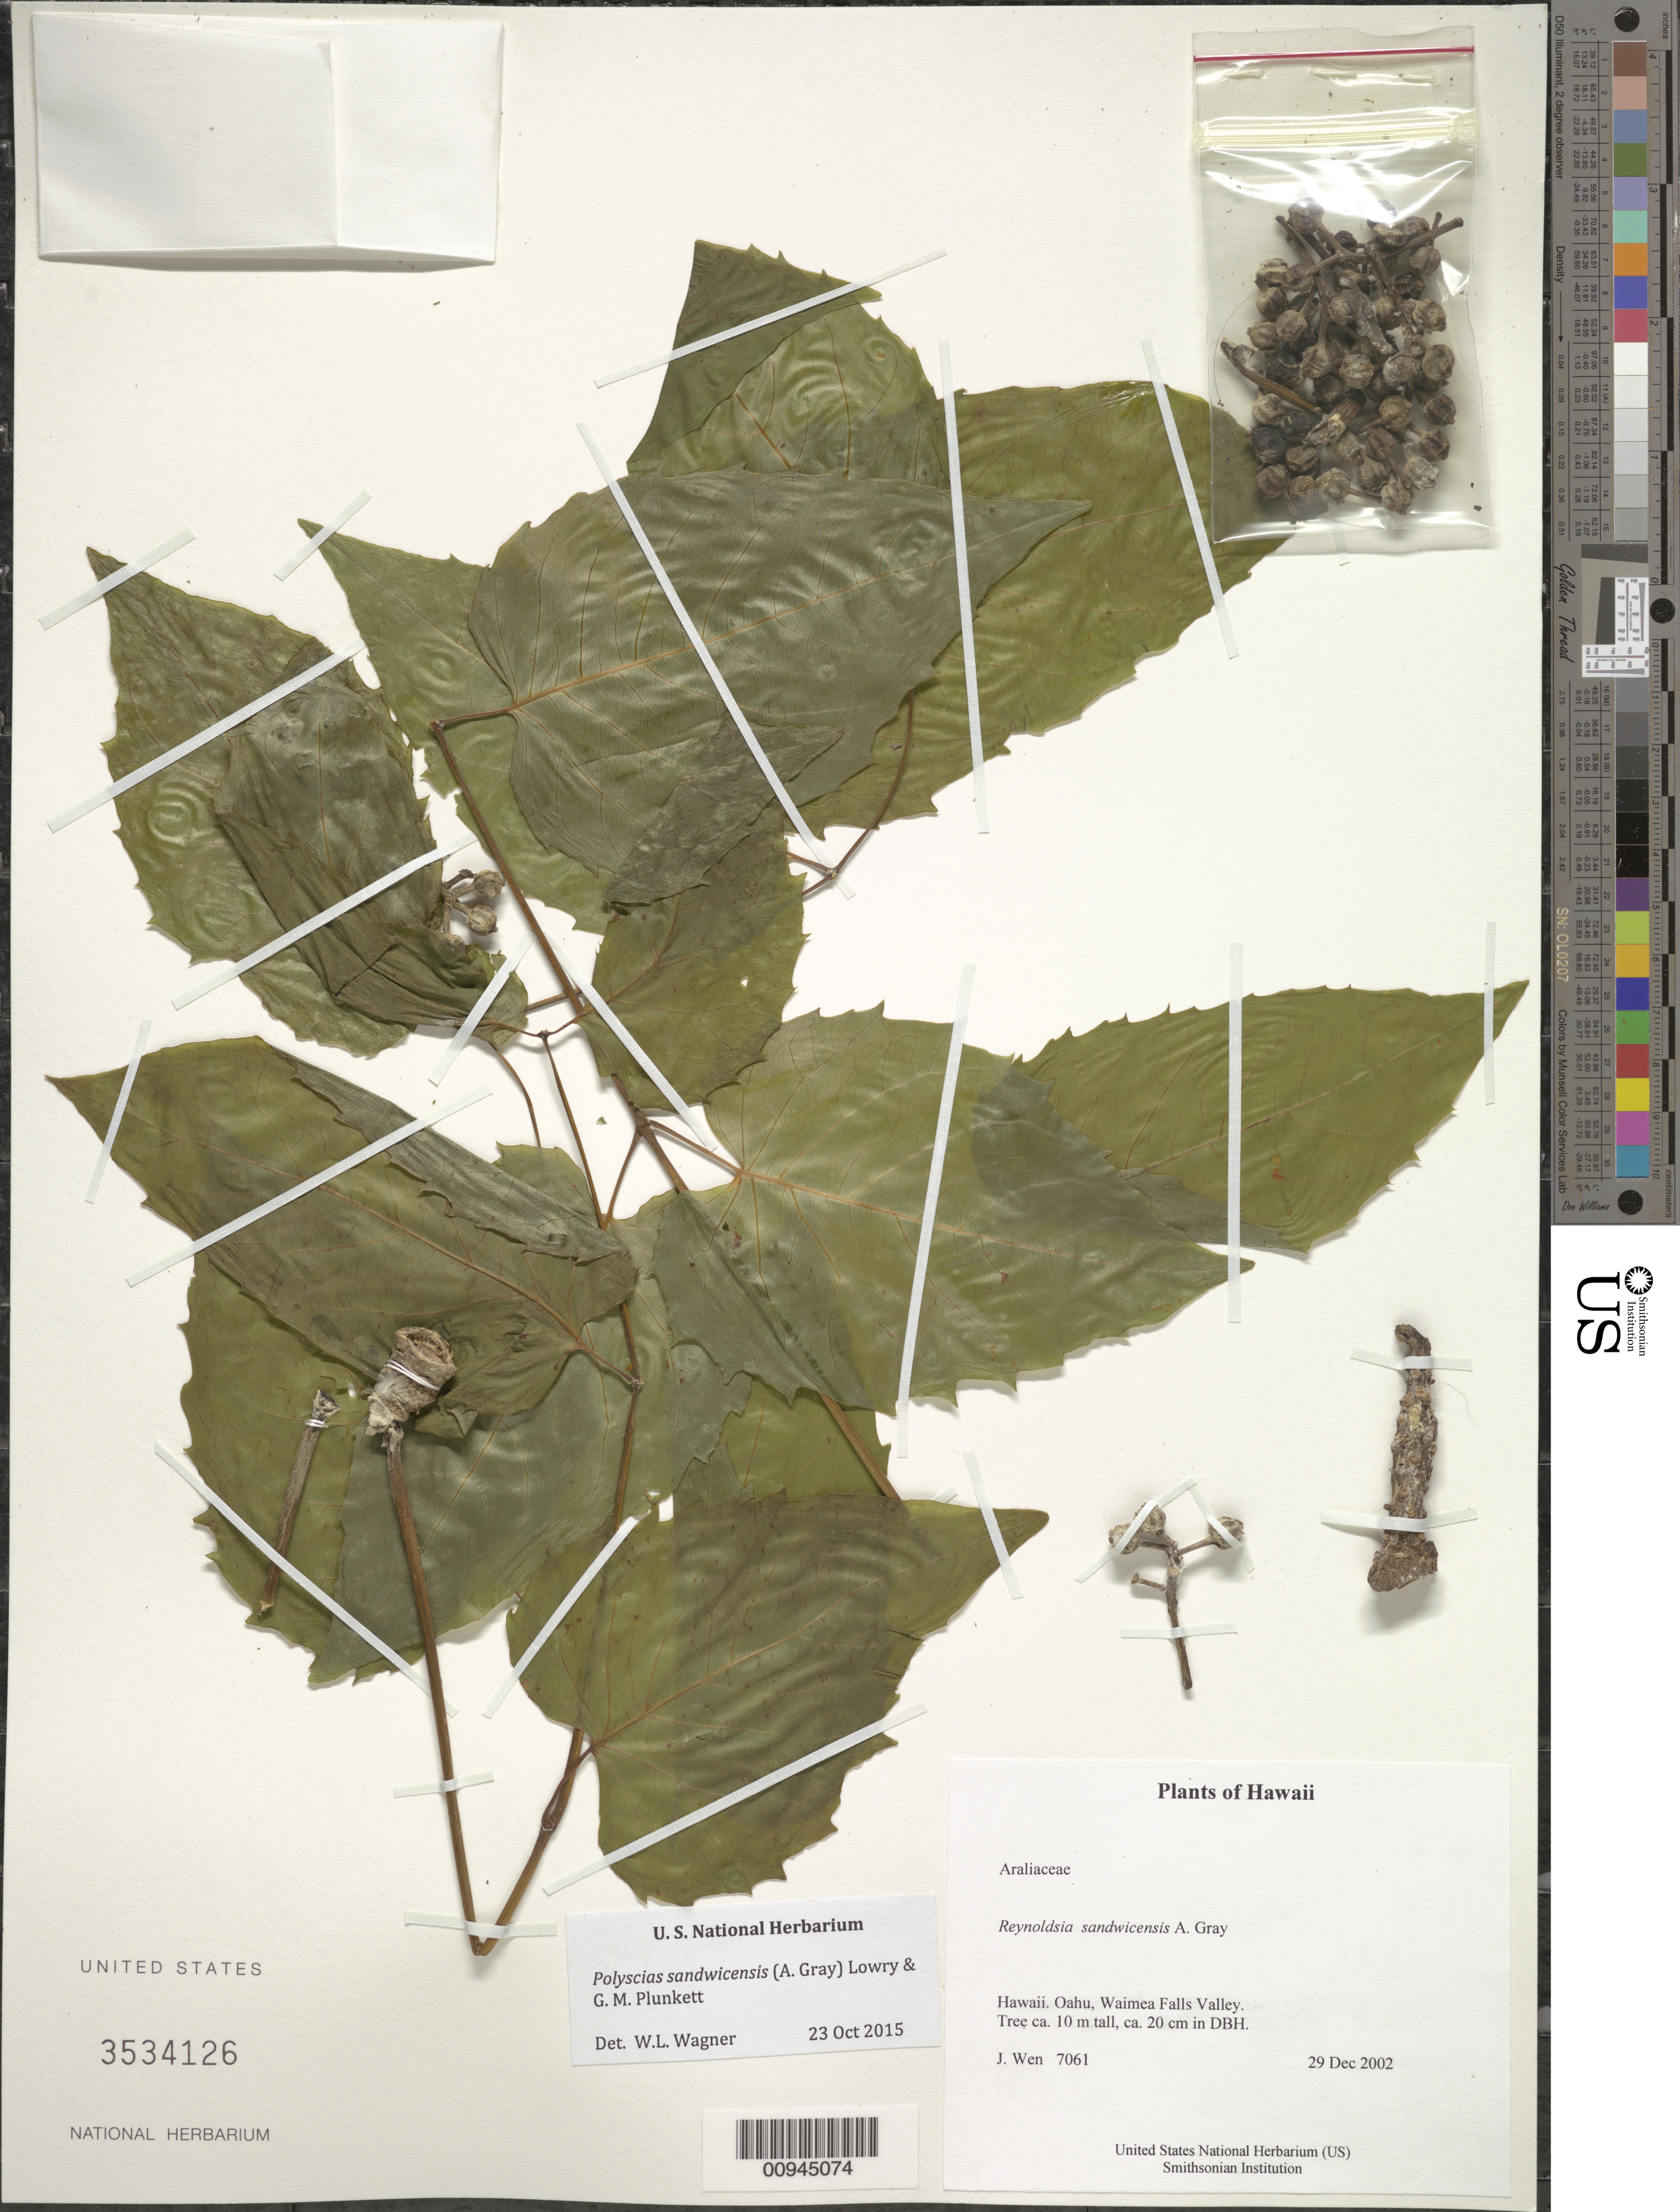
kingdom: Plantae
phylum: Tracheophyta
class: Magnoliopsida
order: Apiales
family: Araliaceae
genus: Polyscias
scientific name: Polyscias sandwicensis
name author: (A. Gray) Lowry & G. M. Plunkett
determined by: Wagner, W. L., (BOT), Smithsonian Institution - National Museum of Natural History (UNITED STATES)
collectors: J. Wen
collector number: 7061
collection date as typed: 29 Dec 2002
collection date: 2002-12-29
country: United States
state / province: Hawaii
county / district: Honolulu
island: Oahu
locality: Oahu, Waimea Falls Valley.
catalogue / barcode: US 3534126